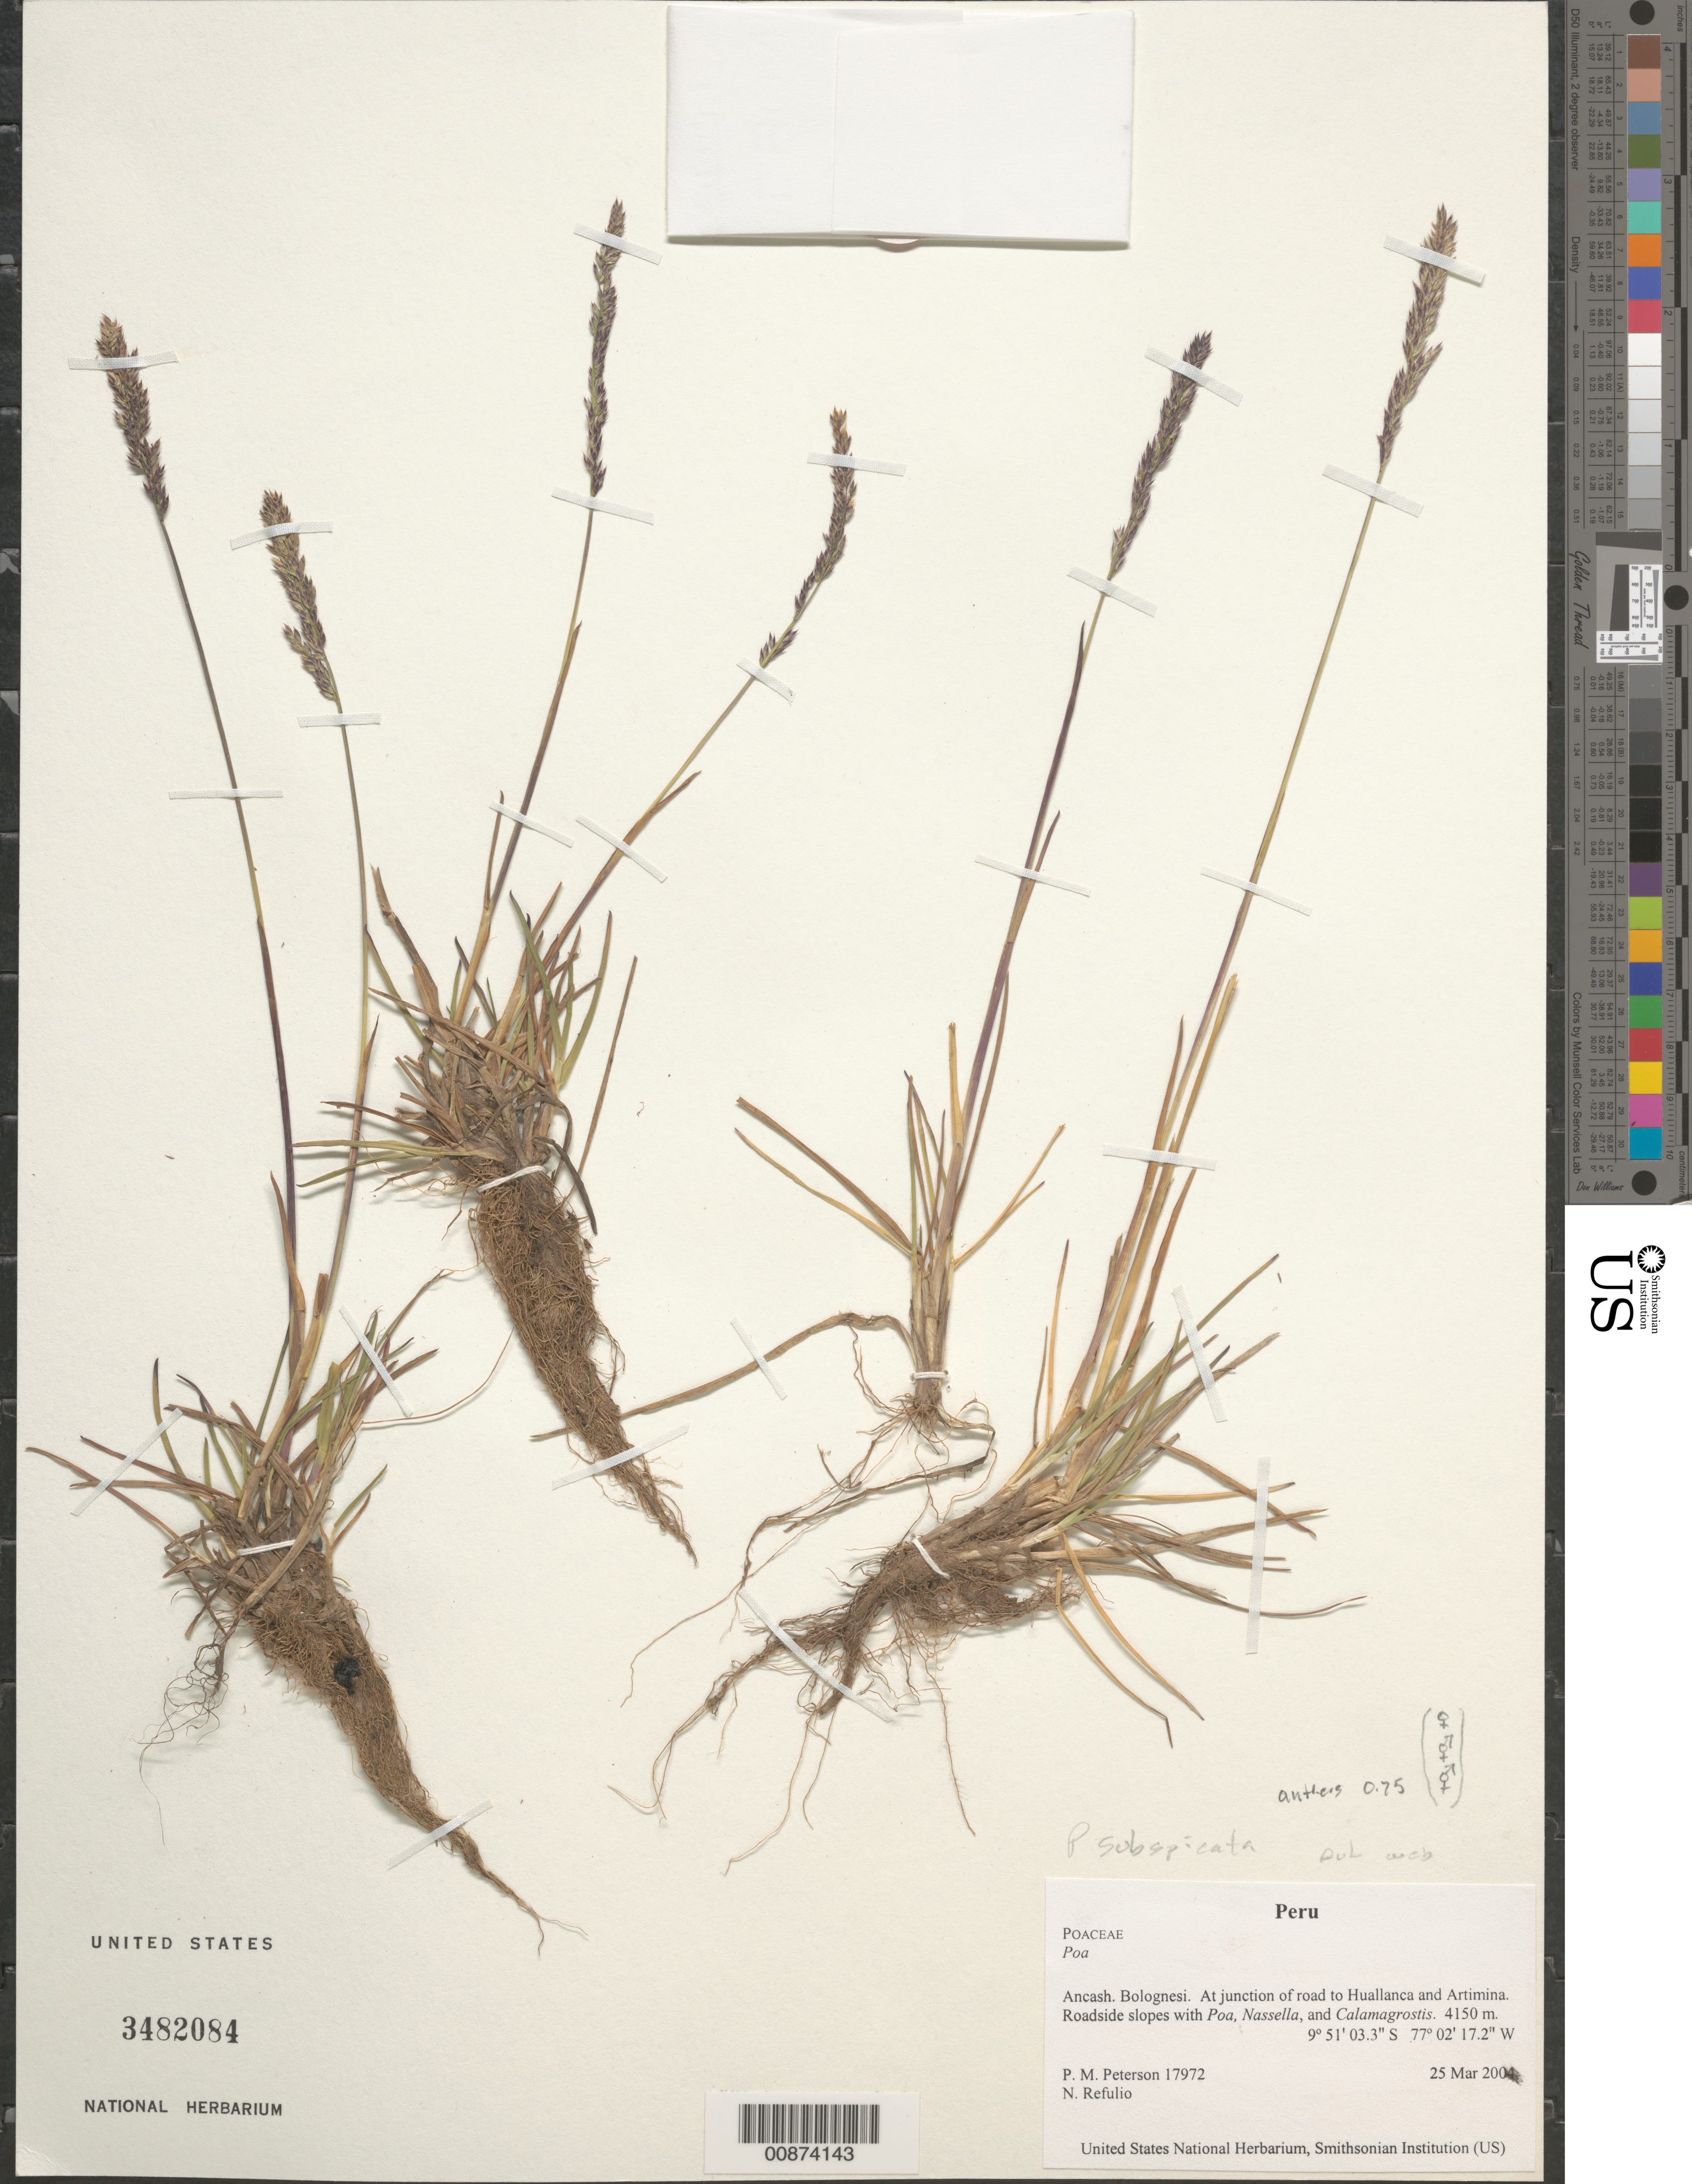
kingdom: Plantae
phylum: Tracheophyta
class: Liliopsida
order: Poales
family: Poaceae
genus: Poa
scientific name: Poa subspicata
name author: (J. Presl) Kunth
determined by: Soreng, Robert J., Research Associate (BOT), Smithsonian Institution - National Museum of Natural History (UNITED STATES)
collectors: P. M. Peterson & N. Refulio-Rodríguez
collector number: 17972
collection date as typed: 25 Mar 2004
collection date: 2004-03-25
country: Peru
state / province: Ancash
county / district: Bolognesi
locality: At junction of road to Huallanca and Artimina. Roadside slopes with Poa, Nassella, and Calamagrostis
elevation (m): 4150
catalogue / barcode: US 3482084